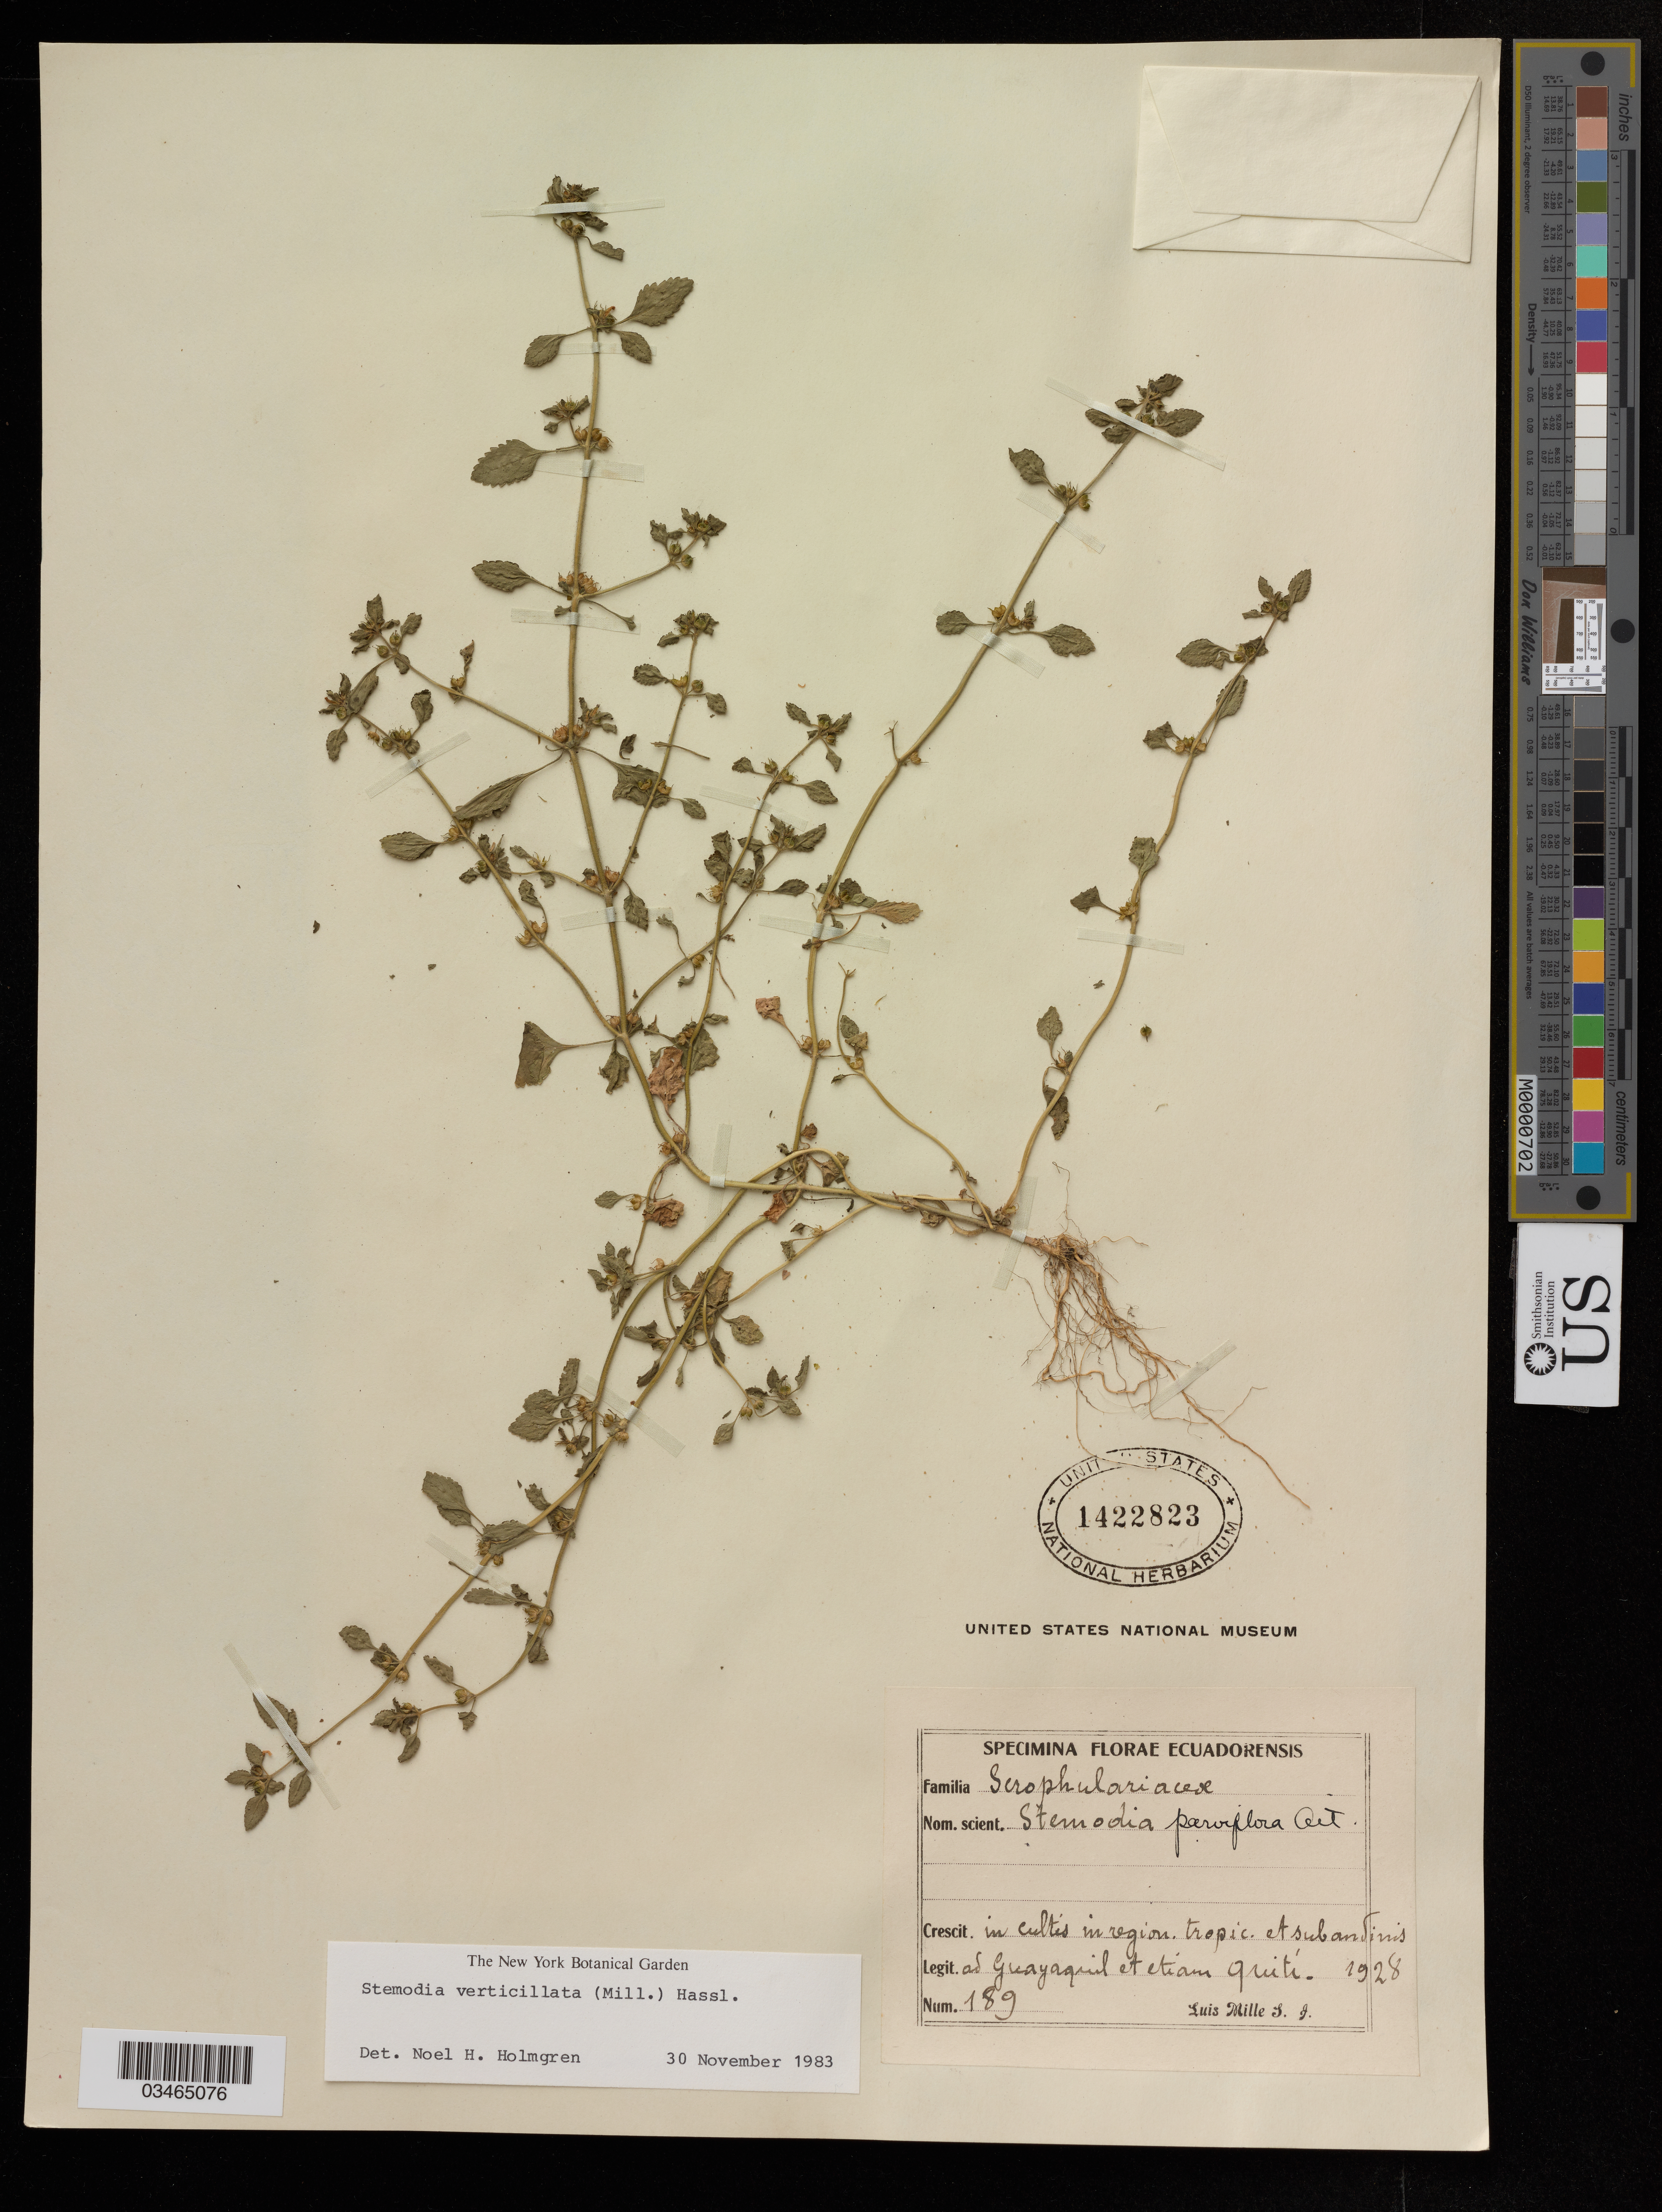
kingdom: Plantae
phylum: Tracheophyta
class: Magnoliopsida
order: Lamiales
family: Plantaginaceae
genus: Stemodia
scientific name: Stemodia verticillata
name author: (Mill.) Hassl.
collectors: L. Mille S.J.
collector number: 189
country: Ecuador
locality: Ad Guayaquil et etiam quiti.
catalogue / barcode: US 1422823